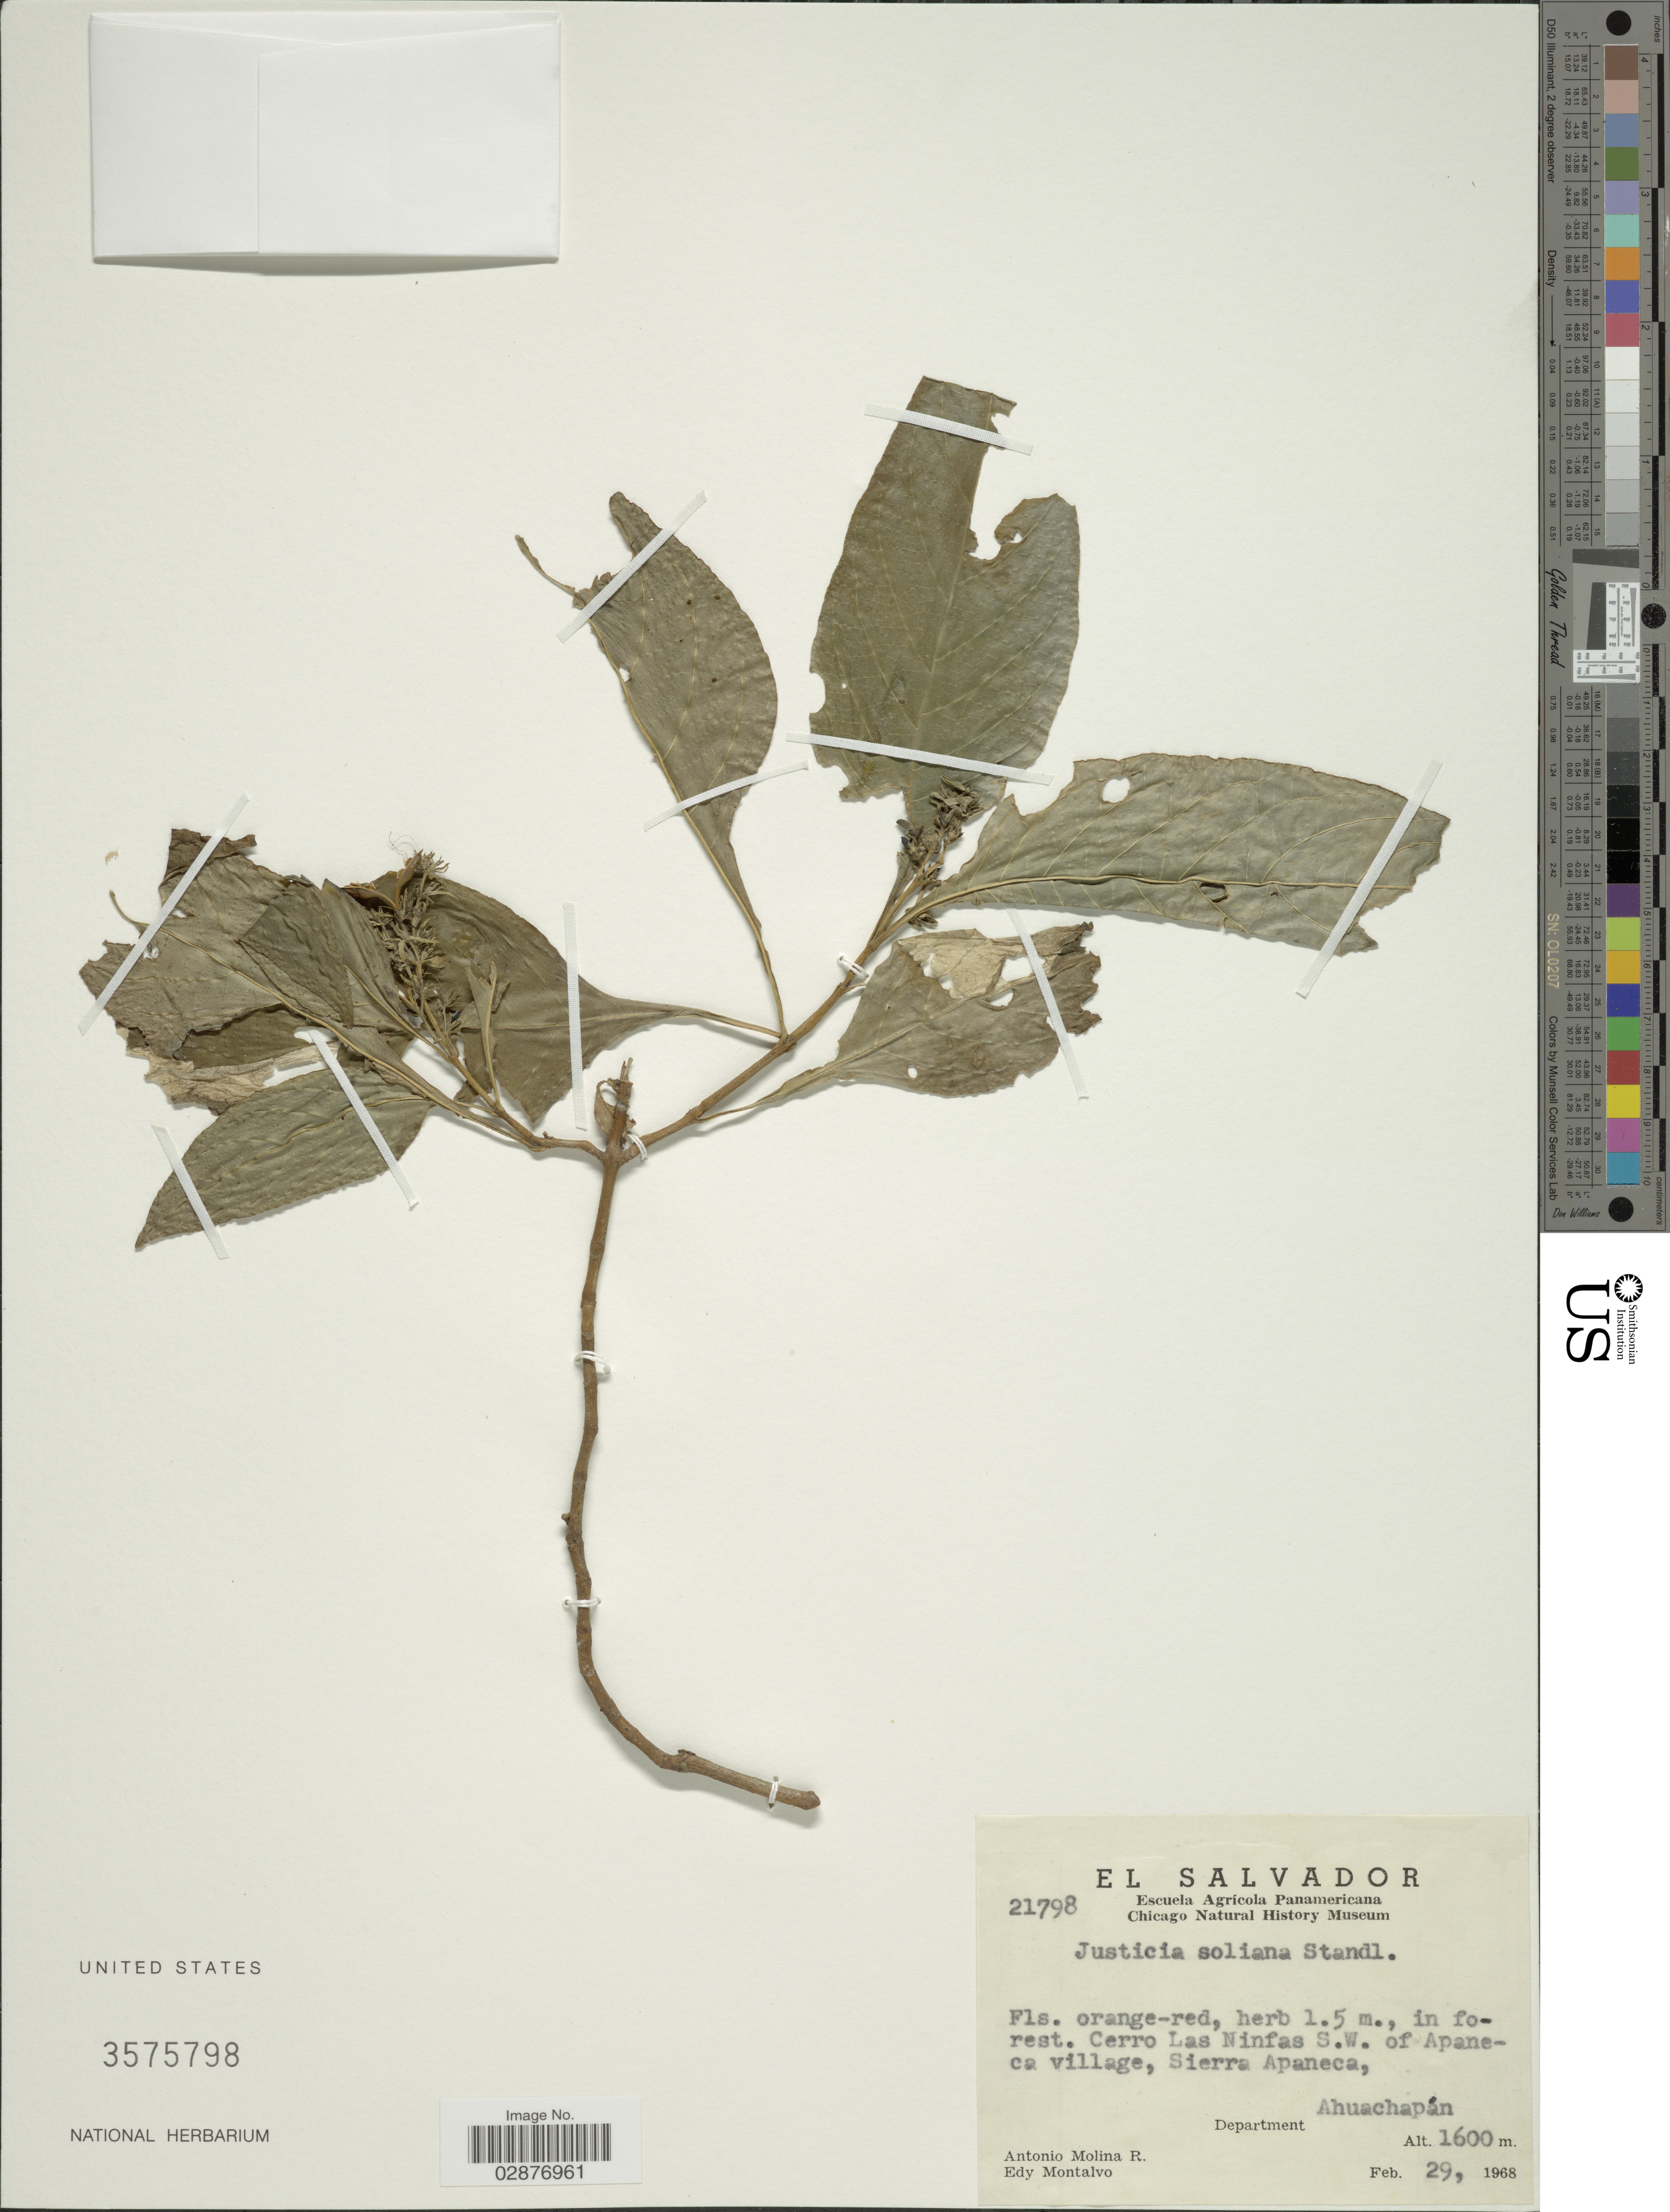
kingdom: Plantae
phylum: Tracheophyta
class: Magnoliopsida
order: Lamiales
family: Acanthaceae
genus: Justicia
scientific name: Justicia soliana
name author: Standl.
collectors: A. Molina R. & E. A. Montalvo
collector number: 21798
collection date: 1968-02-29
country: El Salvador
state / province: Ahuachapan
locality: Cerro Las Ninfas S.W. of Apaneca village, Sierra Apaneca, Department Ahuachapán.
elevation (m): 1600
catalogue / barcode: US 3575798